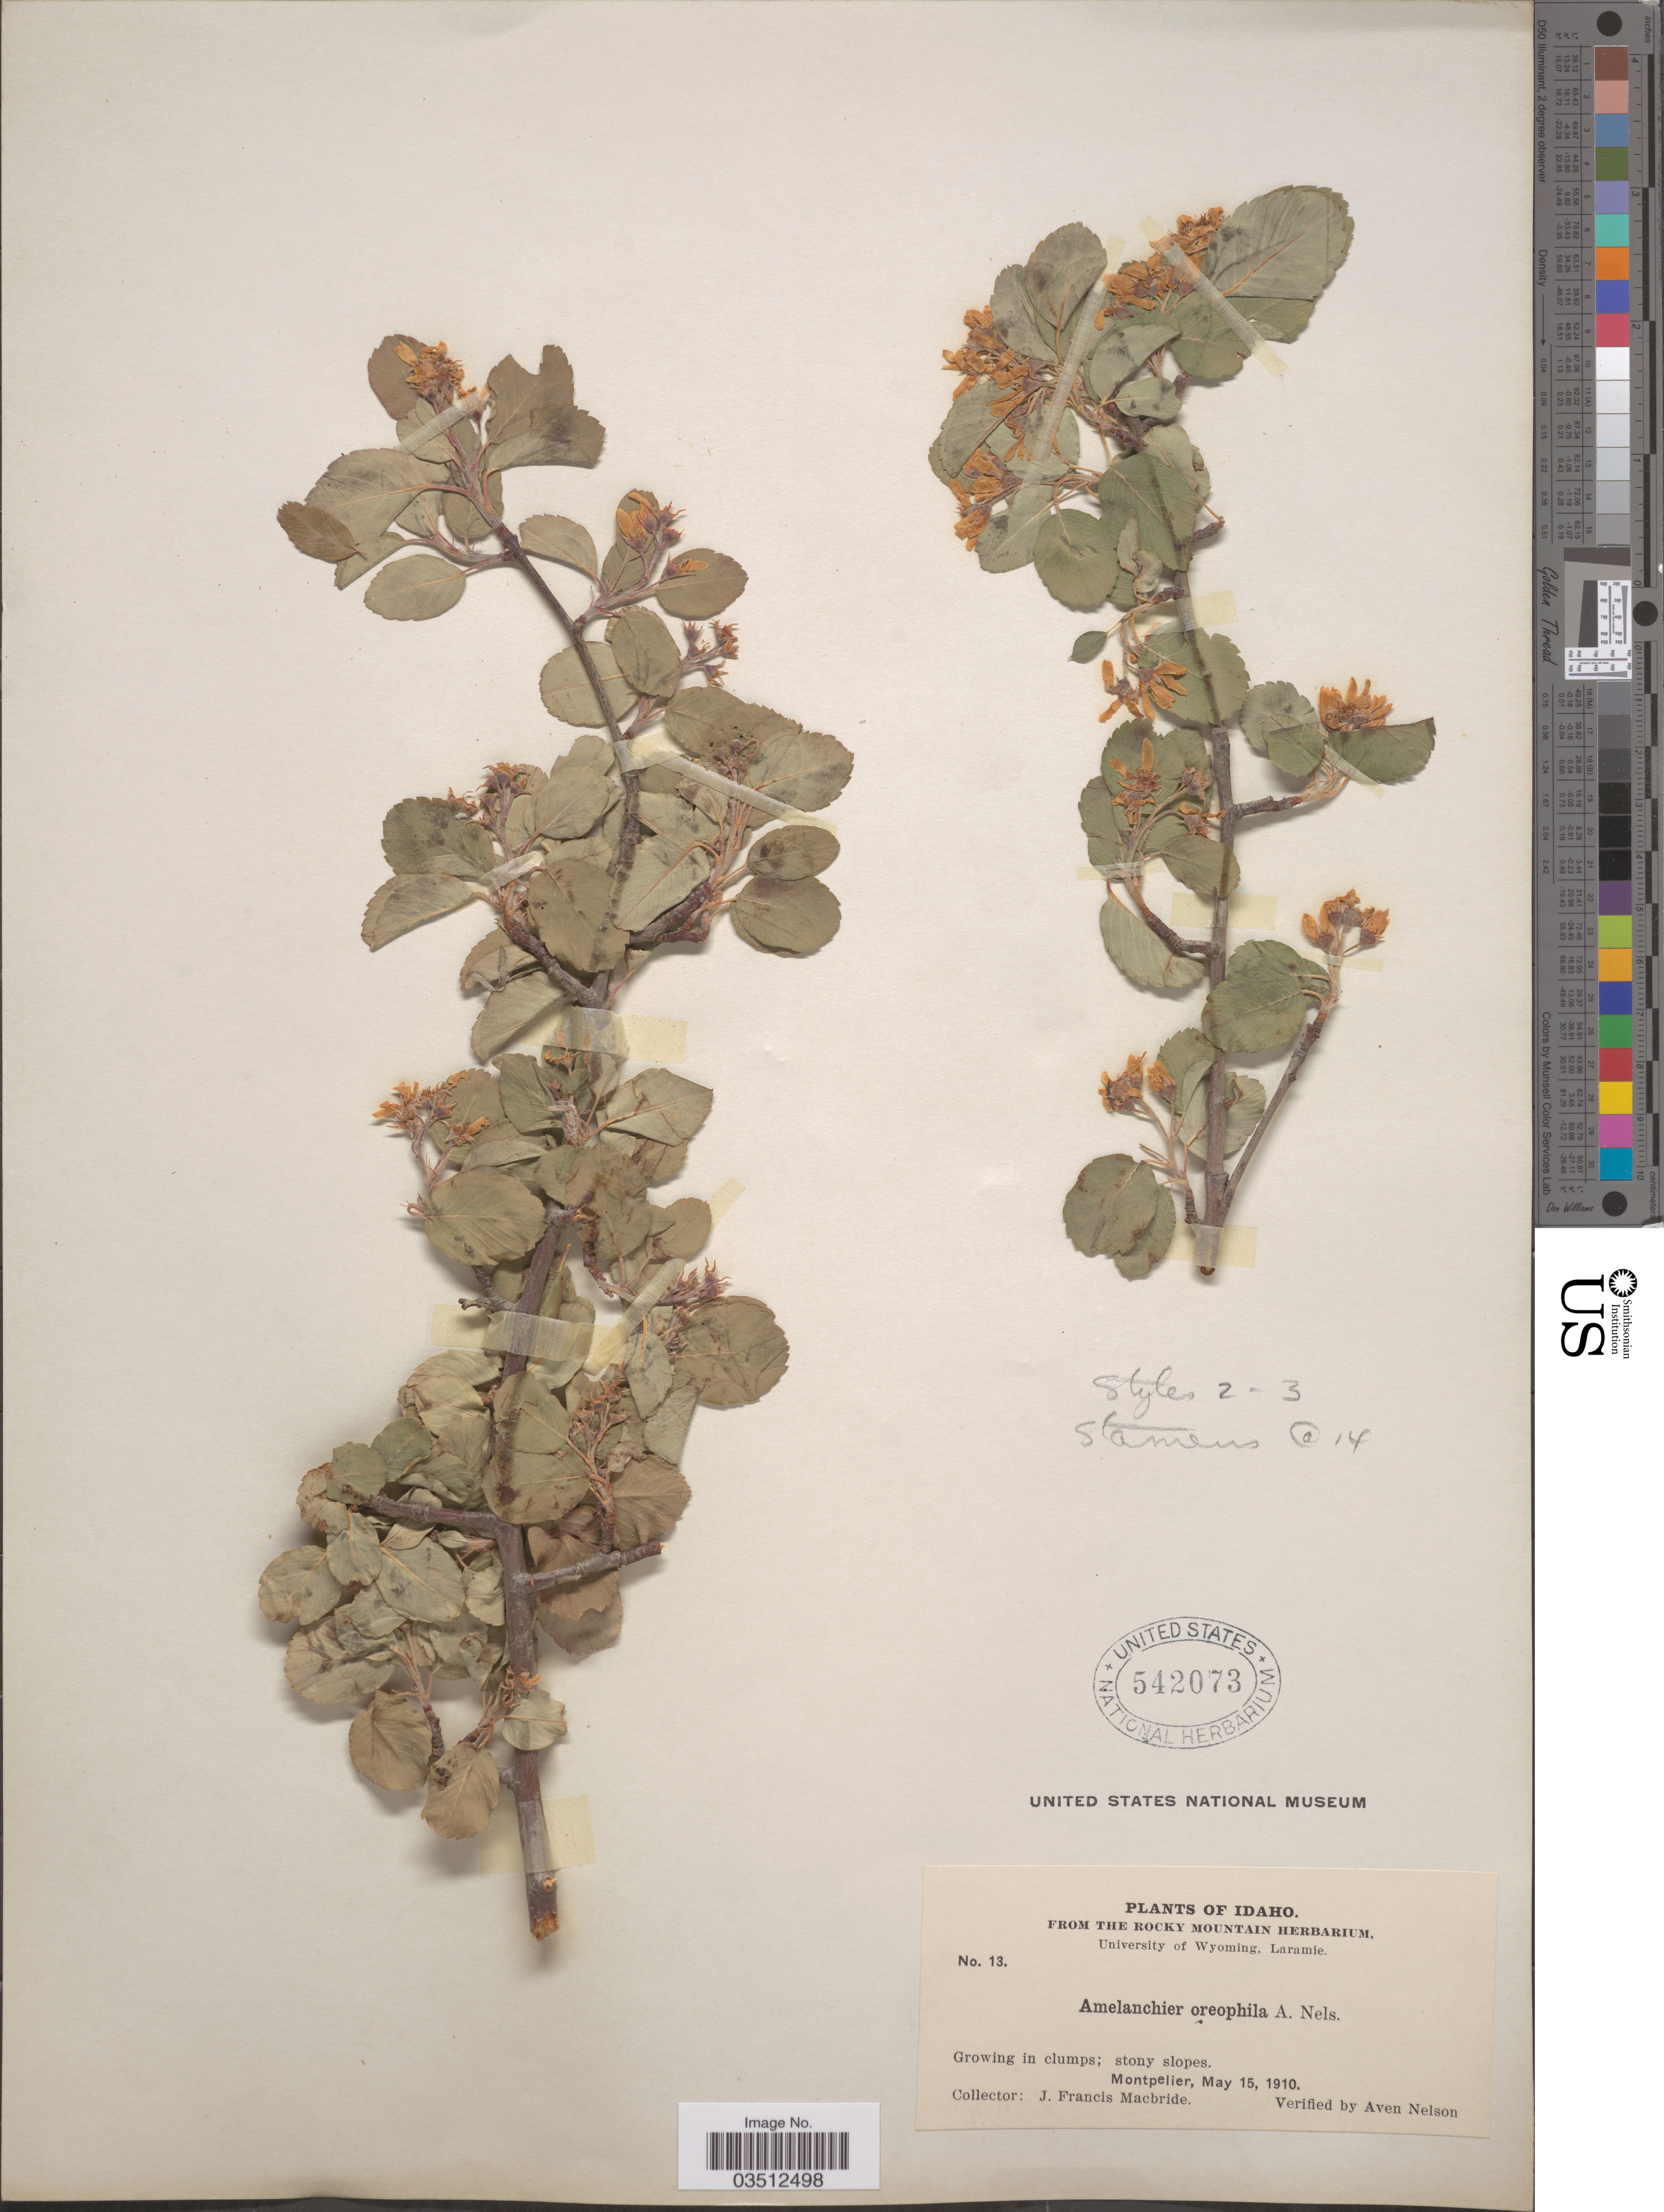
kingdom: Plantae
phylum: Tracheophyta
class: Magnoliopsida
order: Rosales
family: Rosaceae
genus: Amelanchier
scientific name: Amelanchier oreophila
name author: A. Nelson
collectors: J. F. Macbride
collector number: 13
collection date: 1910-05-15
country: United States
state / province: Idaho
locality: Montpelier.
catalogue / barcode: US 542073